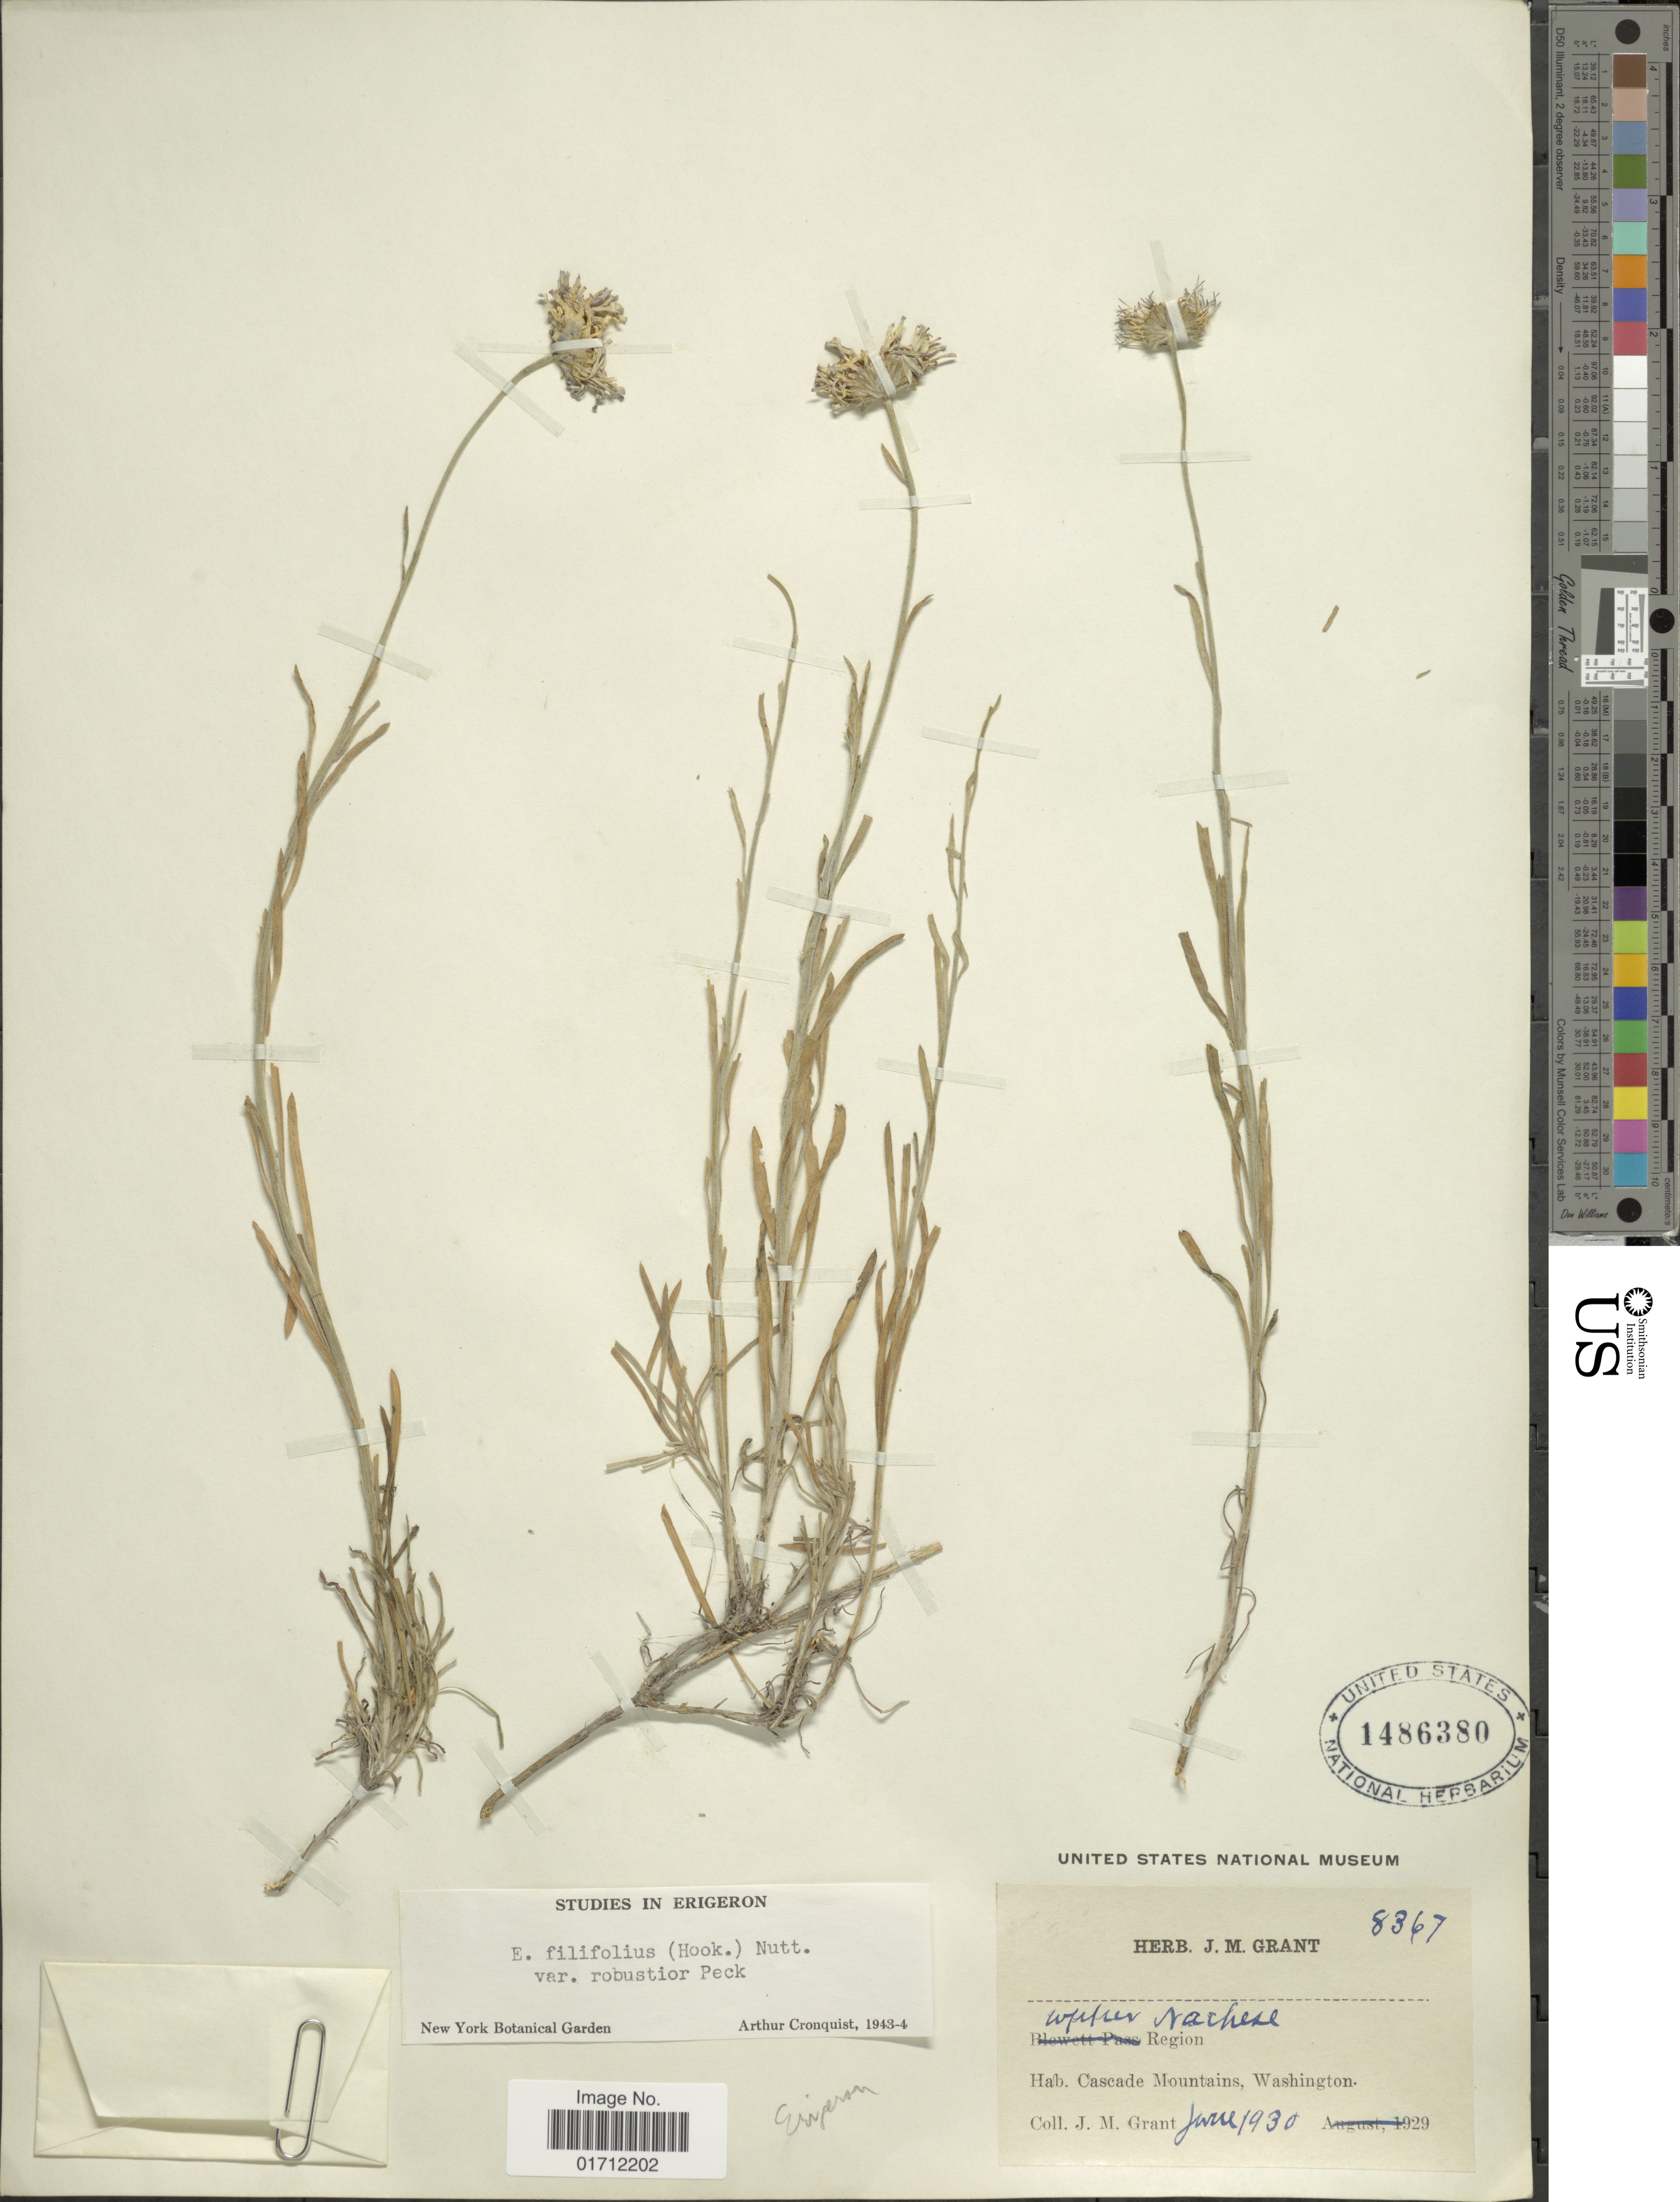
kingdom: Plantae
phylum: Tracheophyta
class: Magnoliopsida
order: Asterales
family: Asteraceae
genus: Erigeron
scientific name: Erigeron filifolius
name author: (Hook.) Nutt.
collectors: J. M. Grant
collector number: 8367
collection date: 1930-06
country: United States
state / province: Washington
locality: Cascade Mountains.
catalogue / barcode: US 1486380